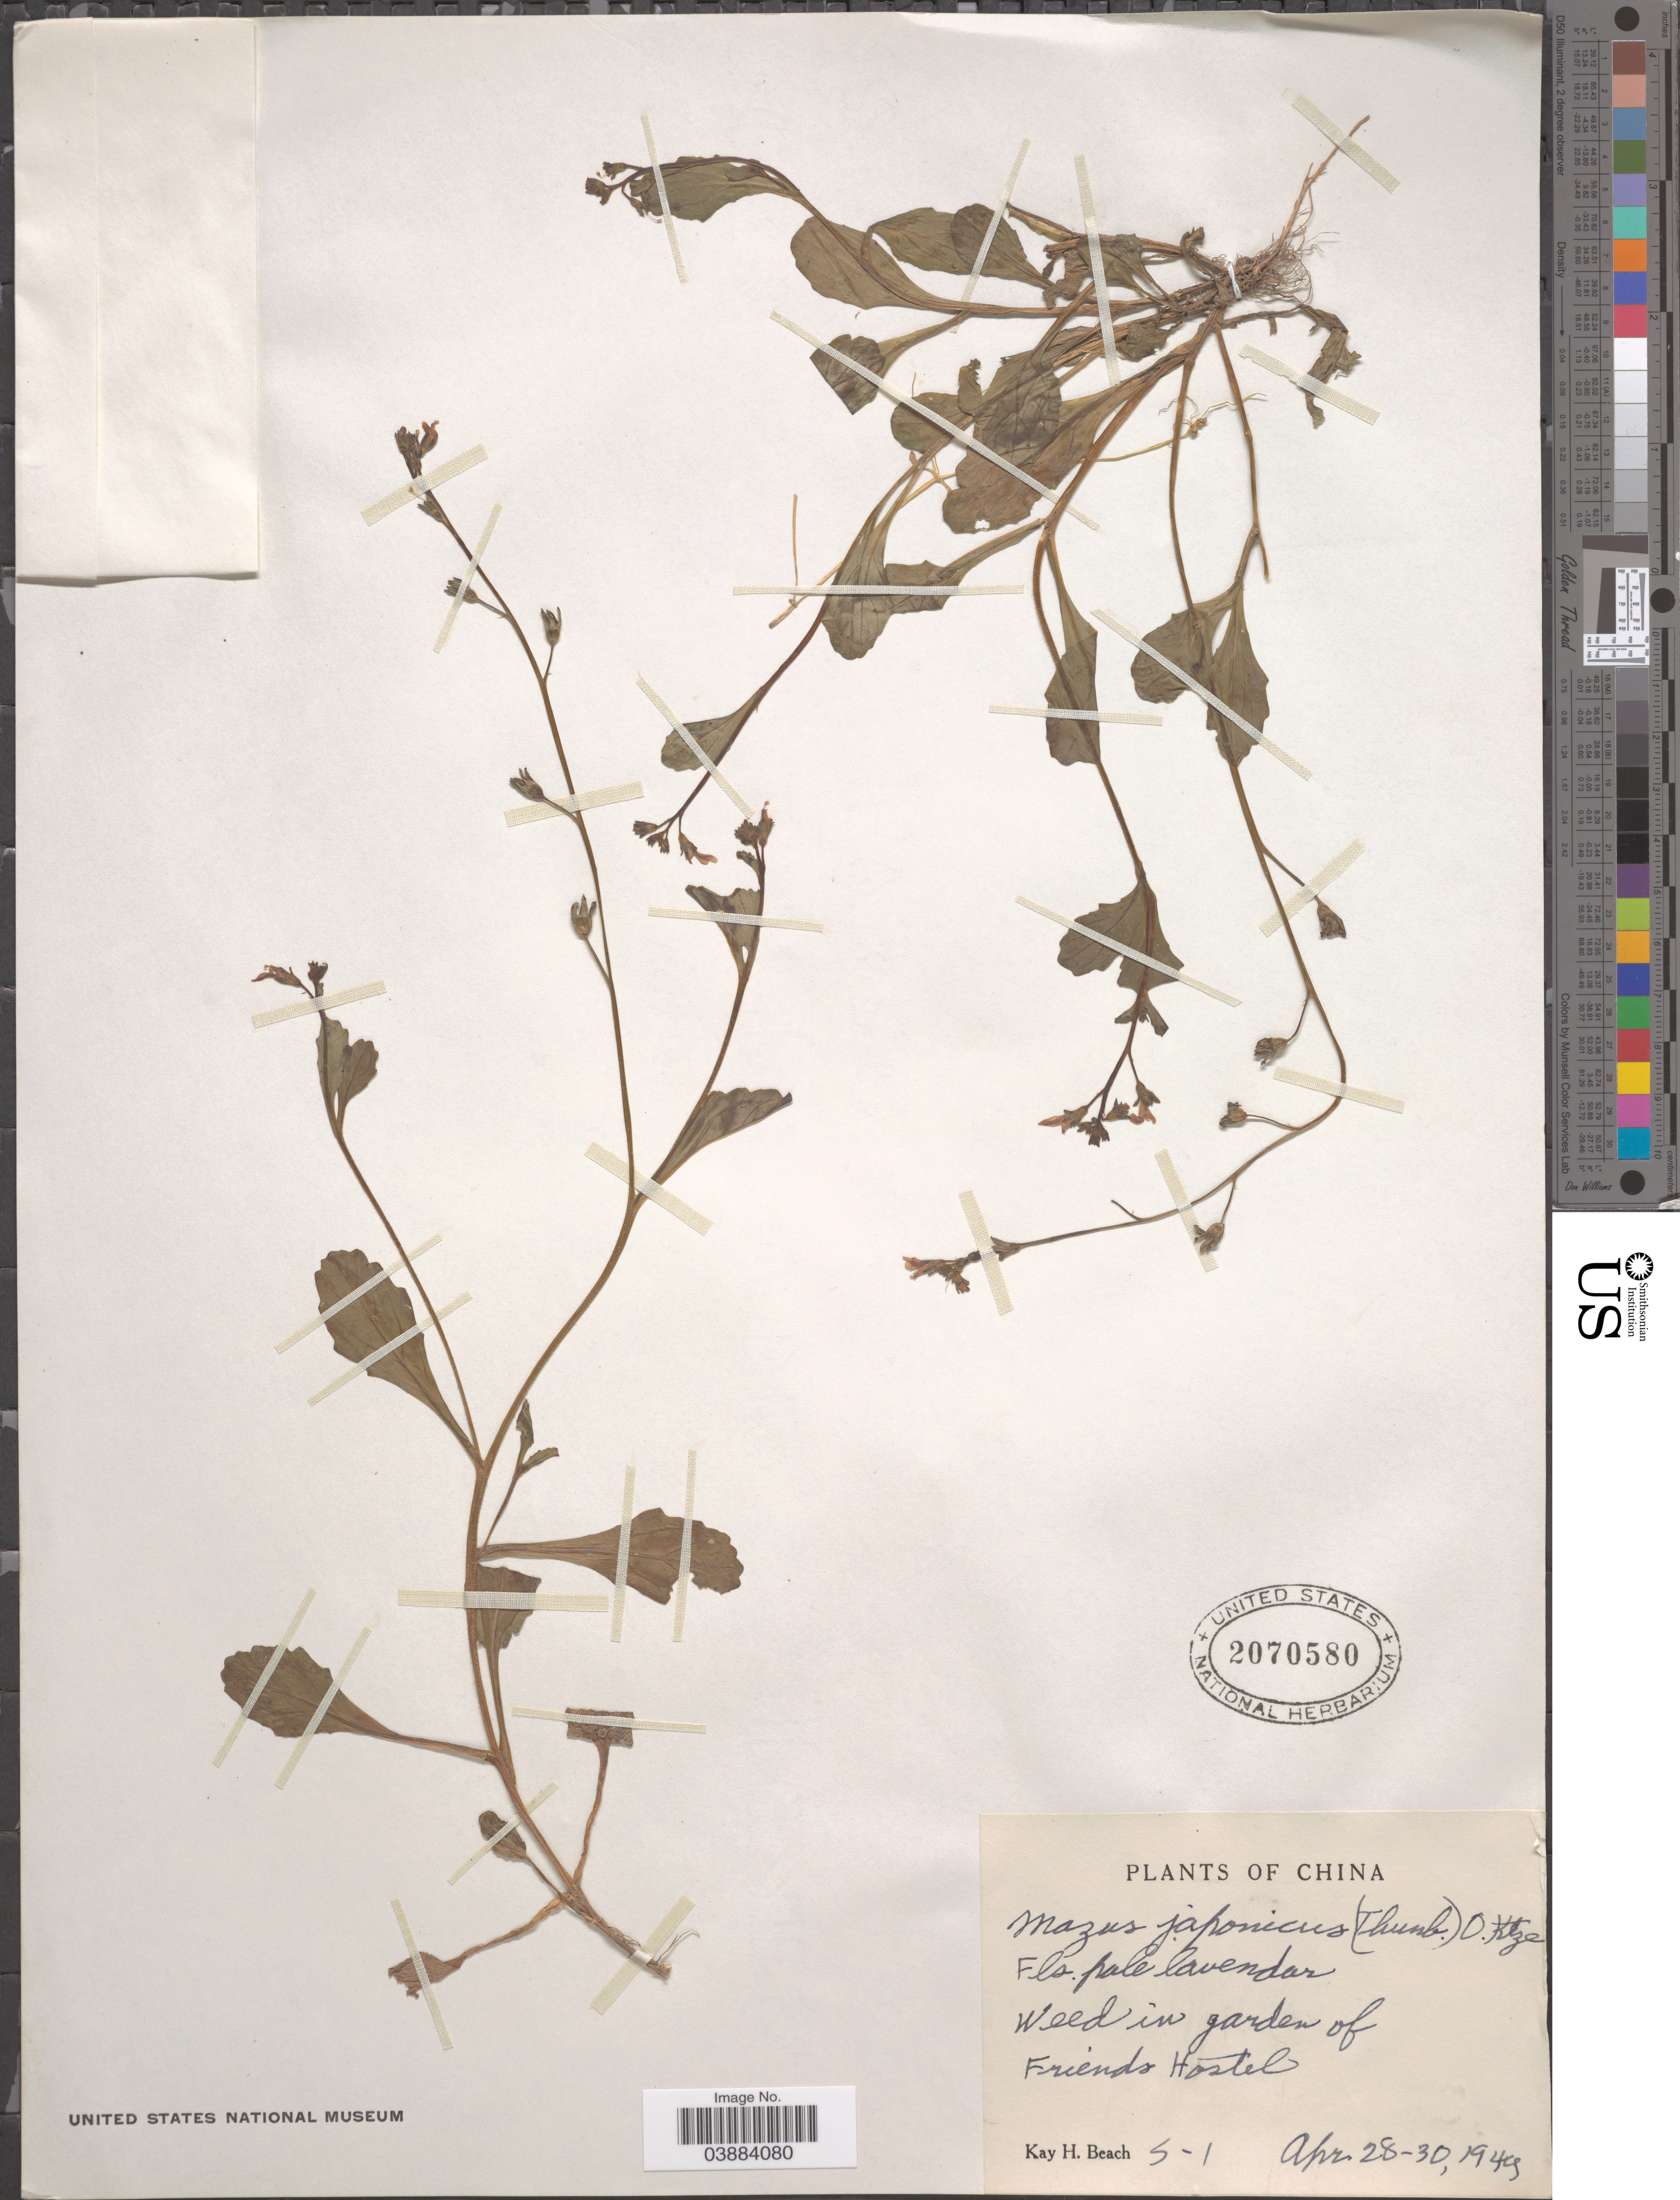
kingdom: Plantae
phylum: Tracheophyta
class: Magnoliopsida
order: Lamiales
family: Mazaceae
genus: Mazus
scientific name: Mazus japonicus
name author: (Thunb.) Kuntze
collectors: K. H. Beach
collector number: S-1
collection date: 1949-04-28/1949-04-30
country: China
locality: In garden of Friends Hostel.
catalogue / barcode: US 2070580